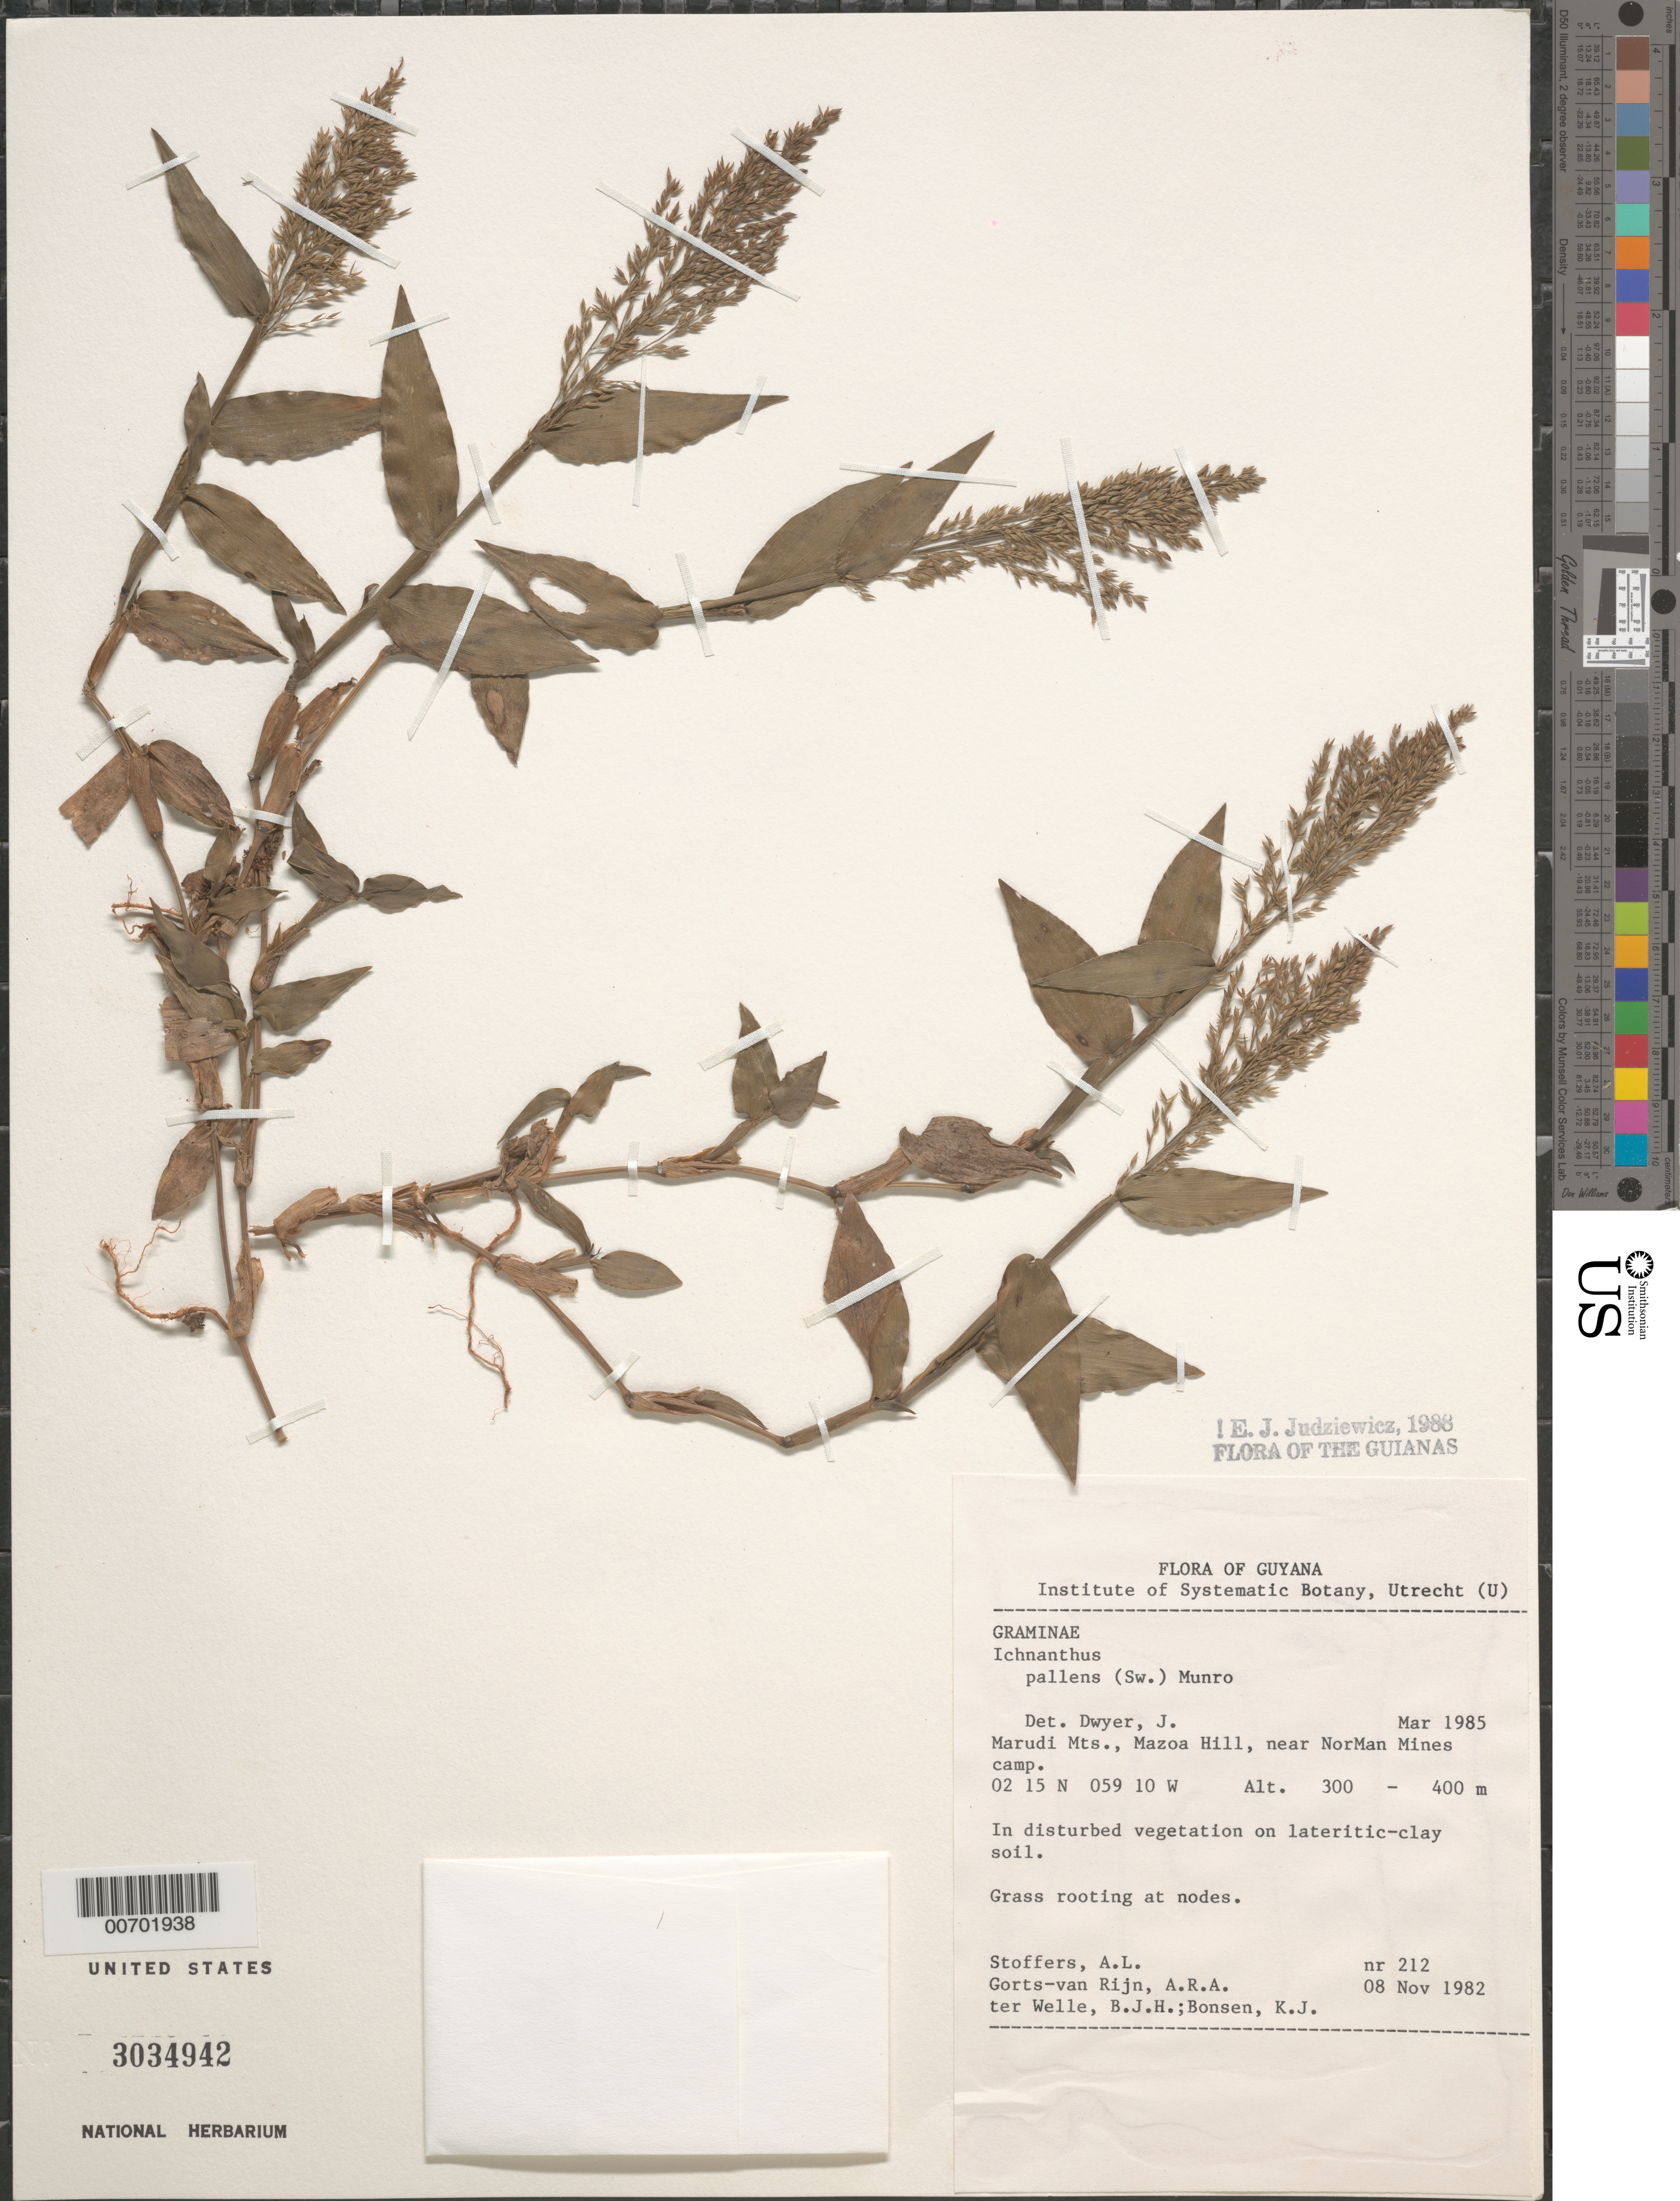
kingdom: Plantae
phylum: Tracheophyta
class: Liliopsida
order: Poales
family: Poaceae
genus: Ichnanthus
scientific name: Ichnanthus pallens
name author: (Sw.) Munro ex Benth.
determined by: Judziewicz, E. J.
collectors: A. Stoffers, A. .R. A. Görts-van Rijn, B. Welle & K. Bonsen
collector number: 212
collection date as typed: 8-Nov-82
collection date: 1982-11-08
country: Guyana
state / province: U. Takutu-U. Essequibo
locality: Marudi Mts., Mazoa Hill, near NorMan Mines camp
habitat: Disturbed vegetation on lateritic clay soil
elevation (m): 300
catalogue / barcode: US 3034942